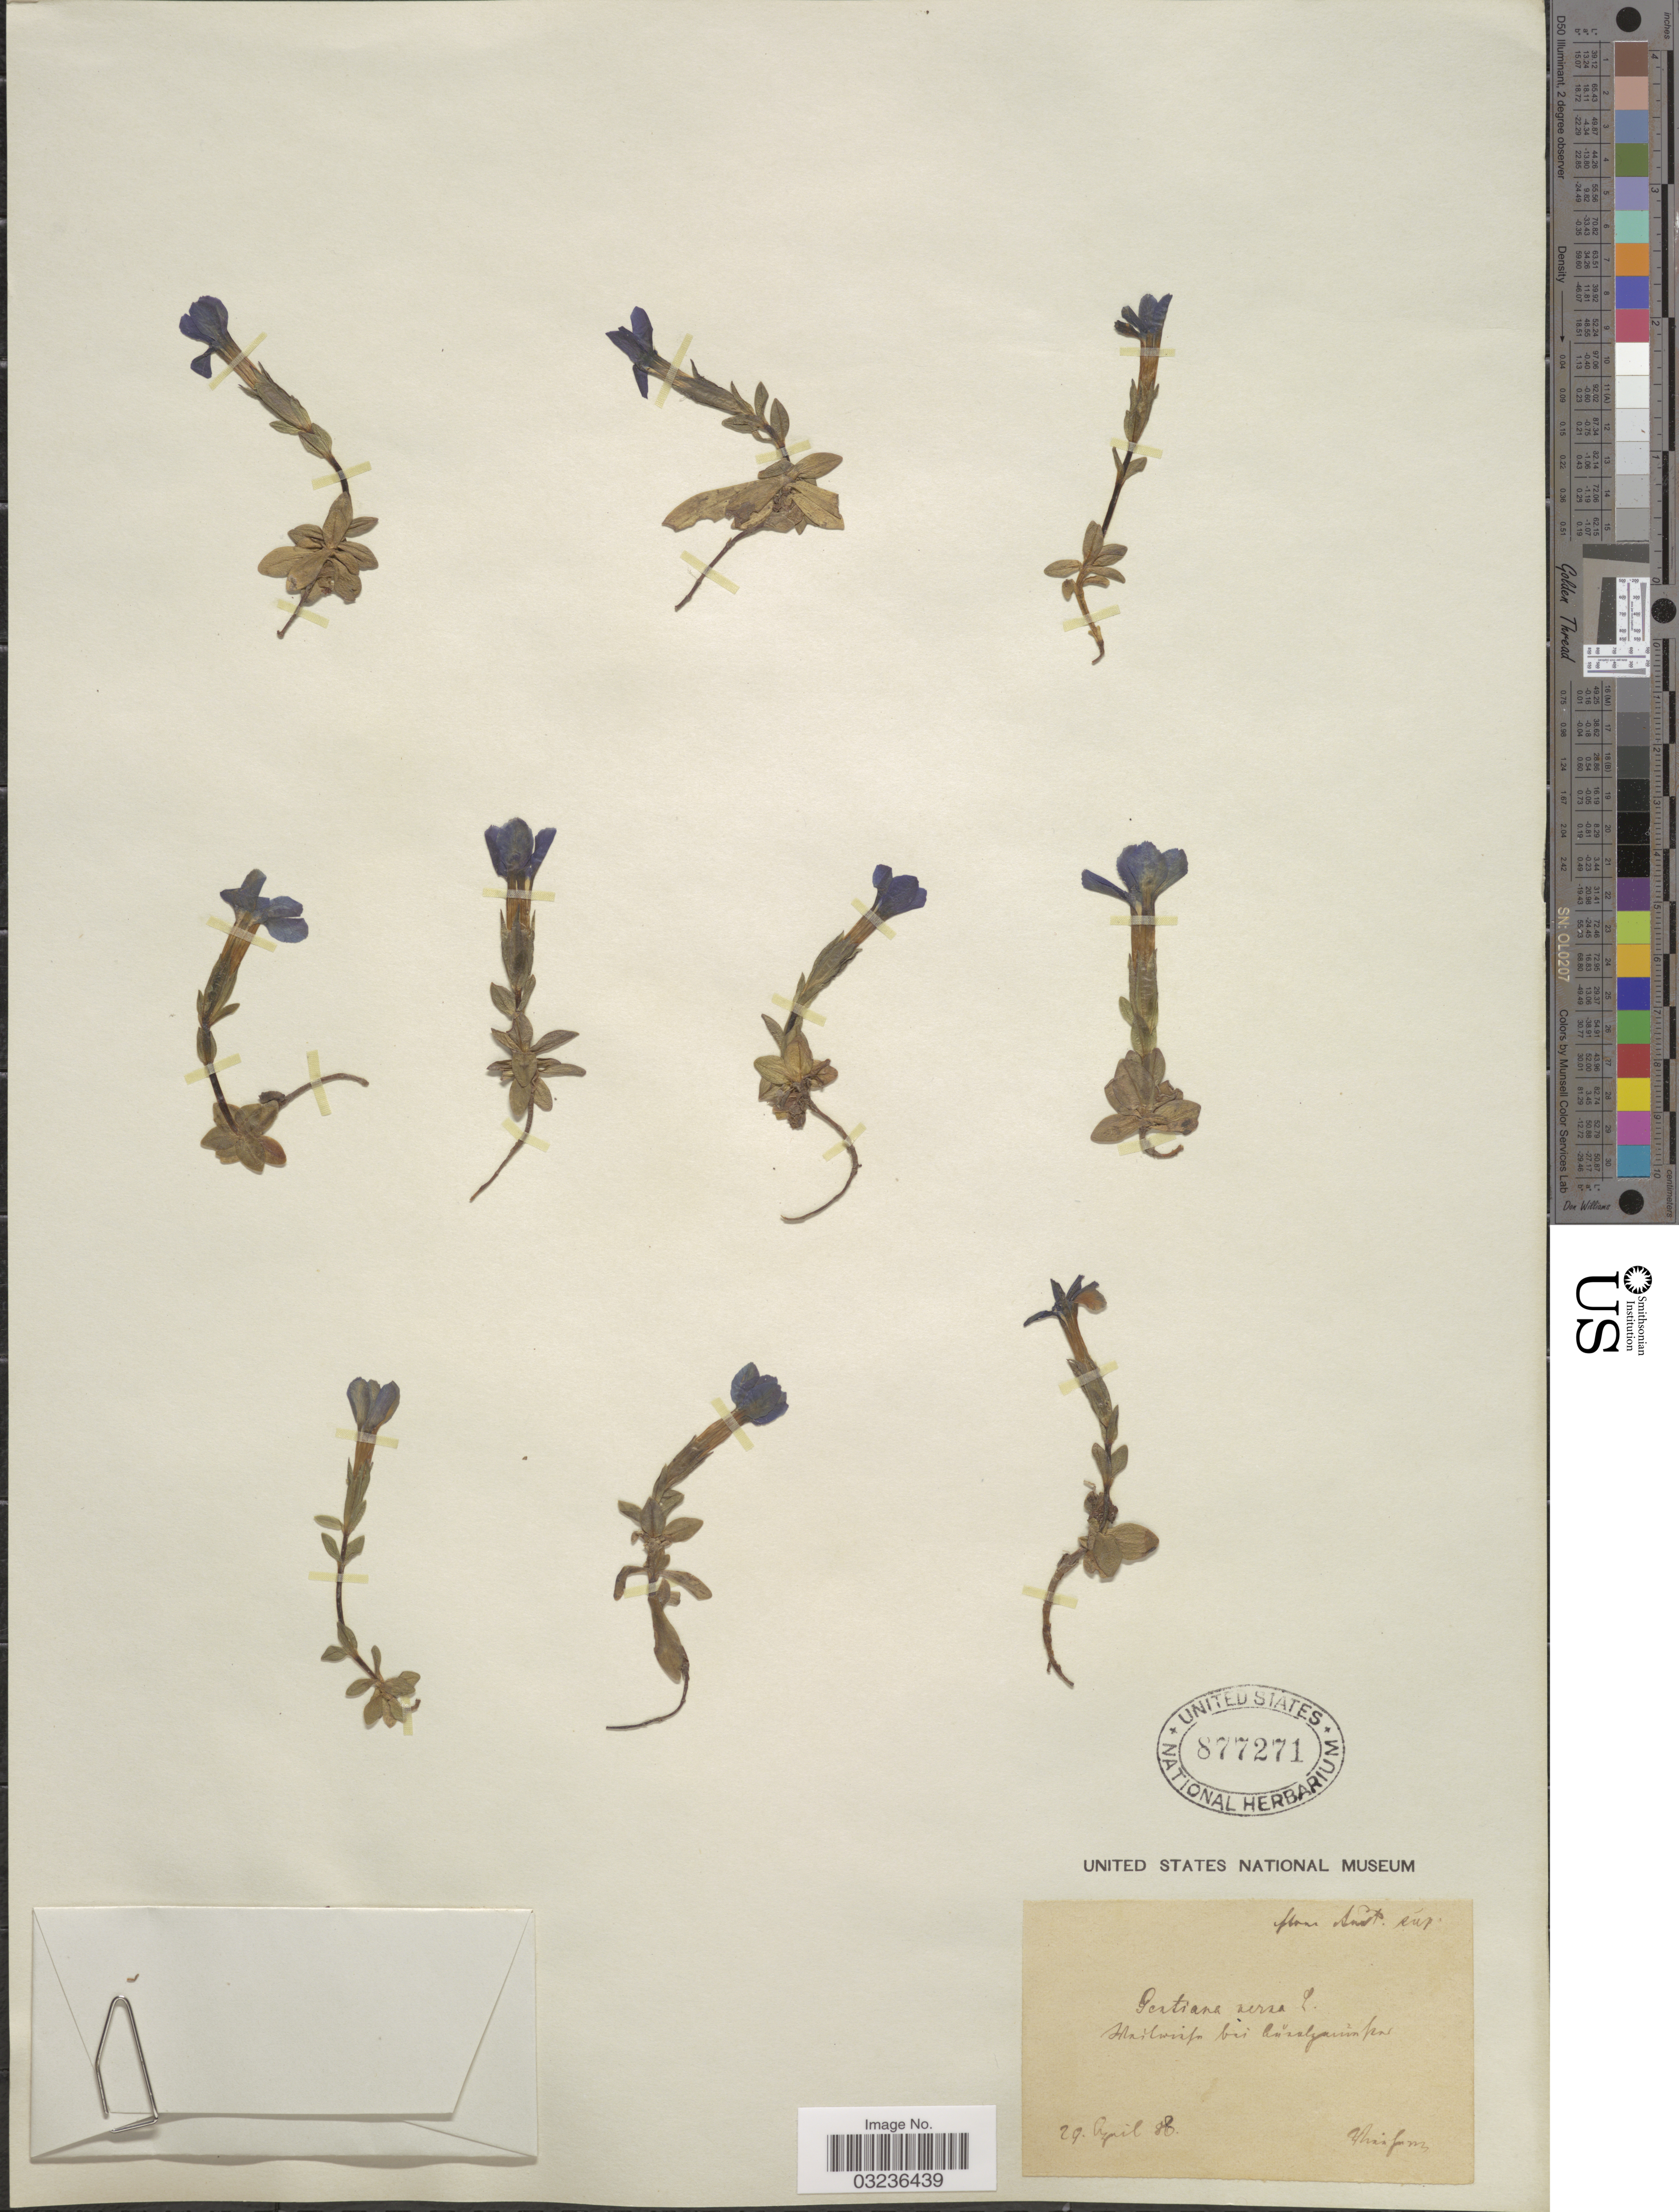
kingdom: Plantae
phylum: Tracheophyta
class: Magnoliopsida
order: Gentianales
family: Gentianaceae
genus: Gentiana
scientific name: Gentiana verna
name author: L.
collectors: F. Vierhapper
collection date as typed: Transcribed d/m/y: 29/4/88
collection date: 1886-04-29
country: Austria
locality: Flora Aust. sup., Weitwiese bei Aurolzmünster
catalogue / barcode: US 877271